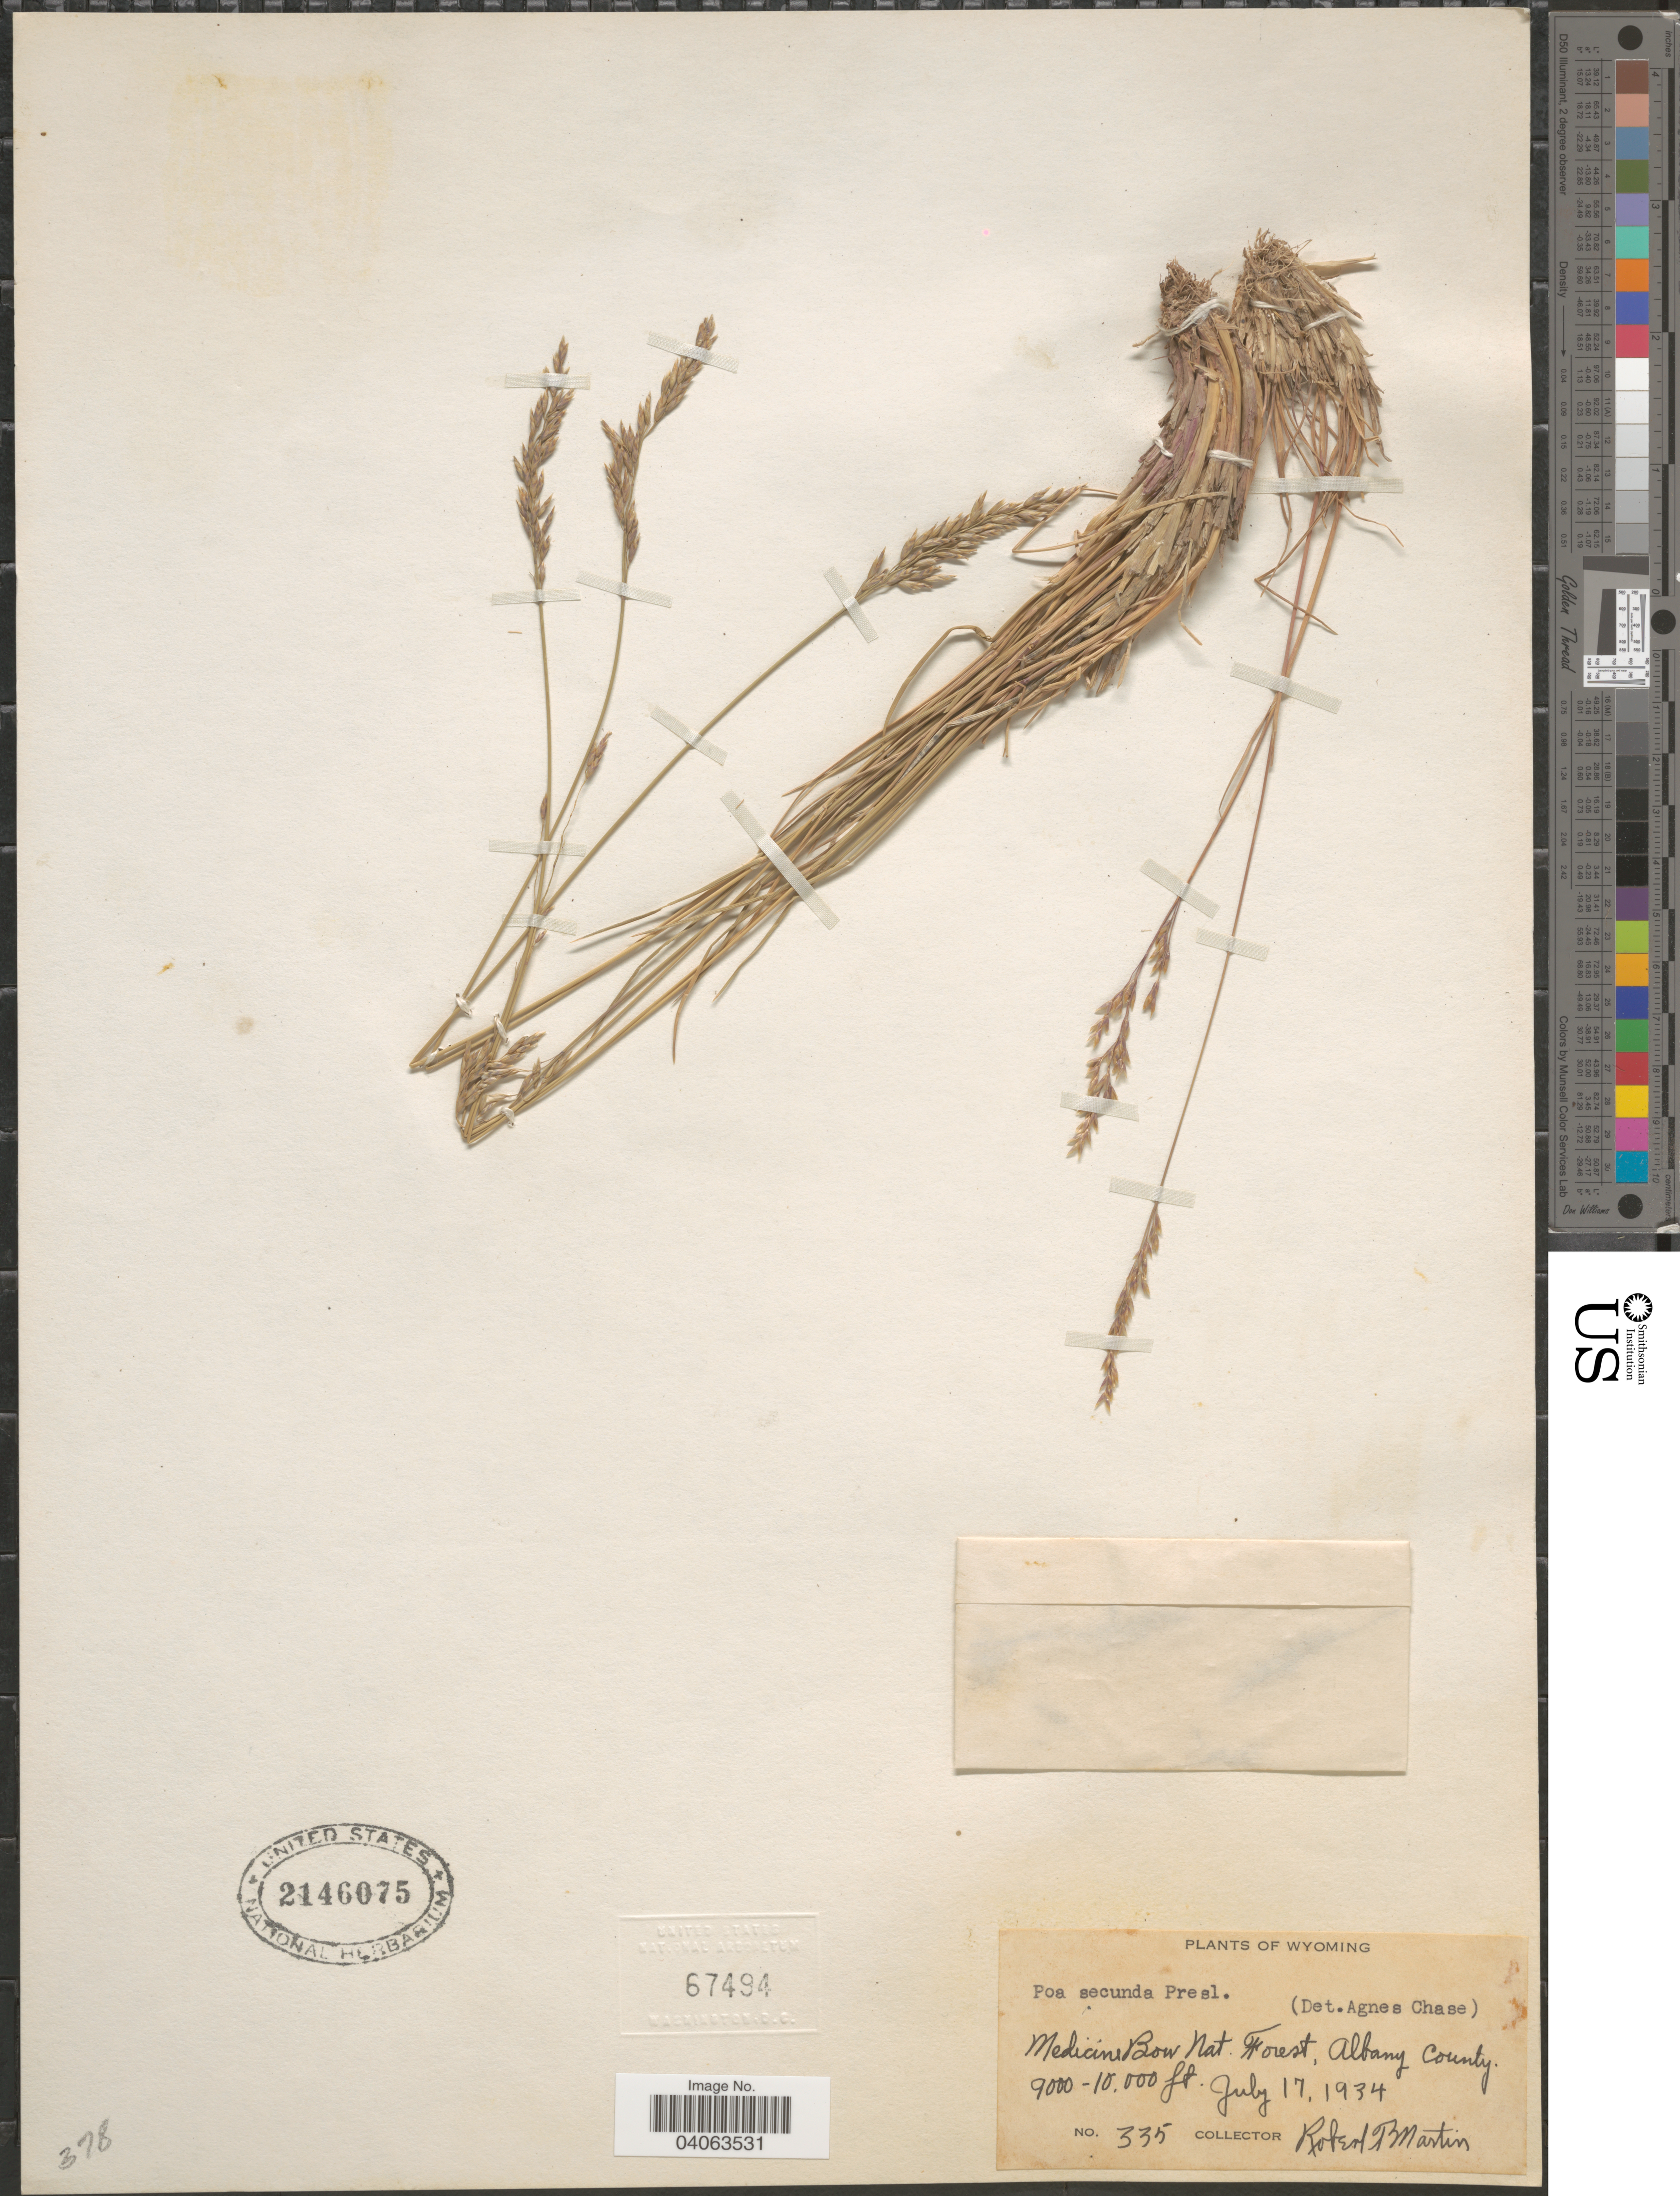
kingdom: Plantae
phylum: Tracheophyta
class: Liliopsida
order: Poales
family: Poaceae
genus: Poa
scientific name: Poa secunda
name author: J. Presl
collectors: R. F. Martin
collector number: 335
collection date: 1934-07-17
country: United States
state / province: Wyoming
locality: Medicine Bow Nat. Forest, Albany County.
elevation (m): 2743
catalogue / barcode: US 2146075